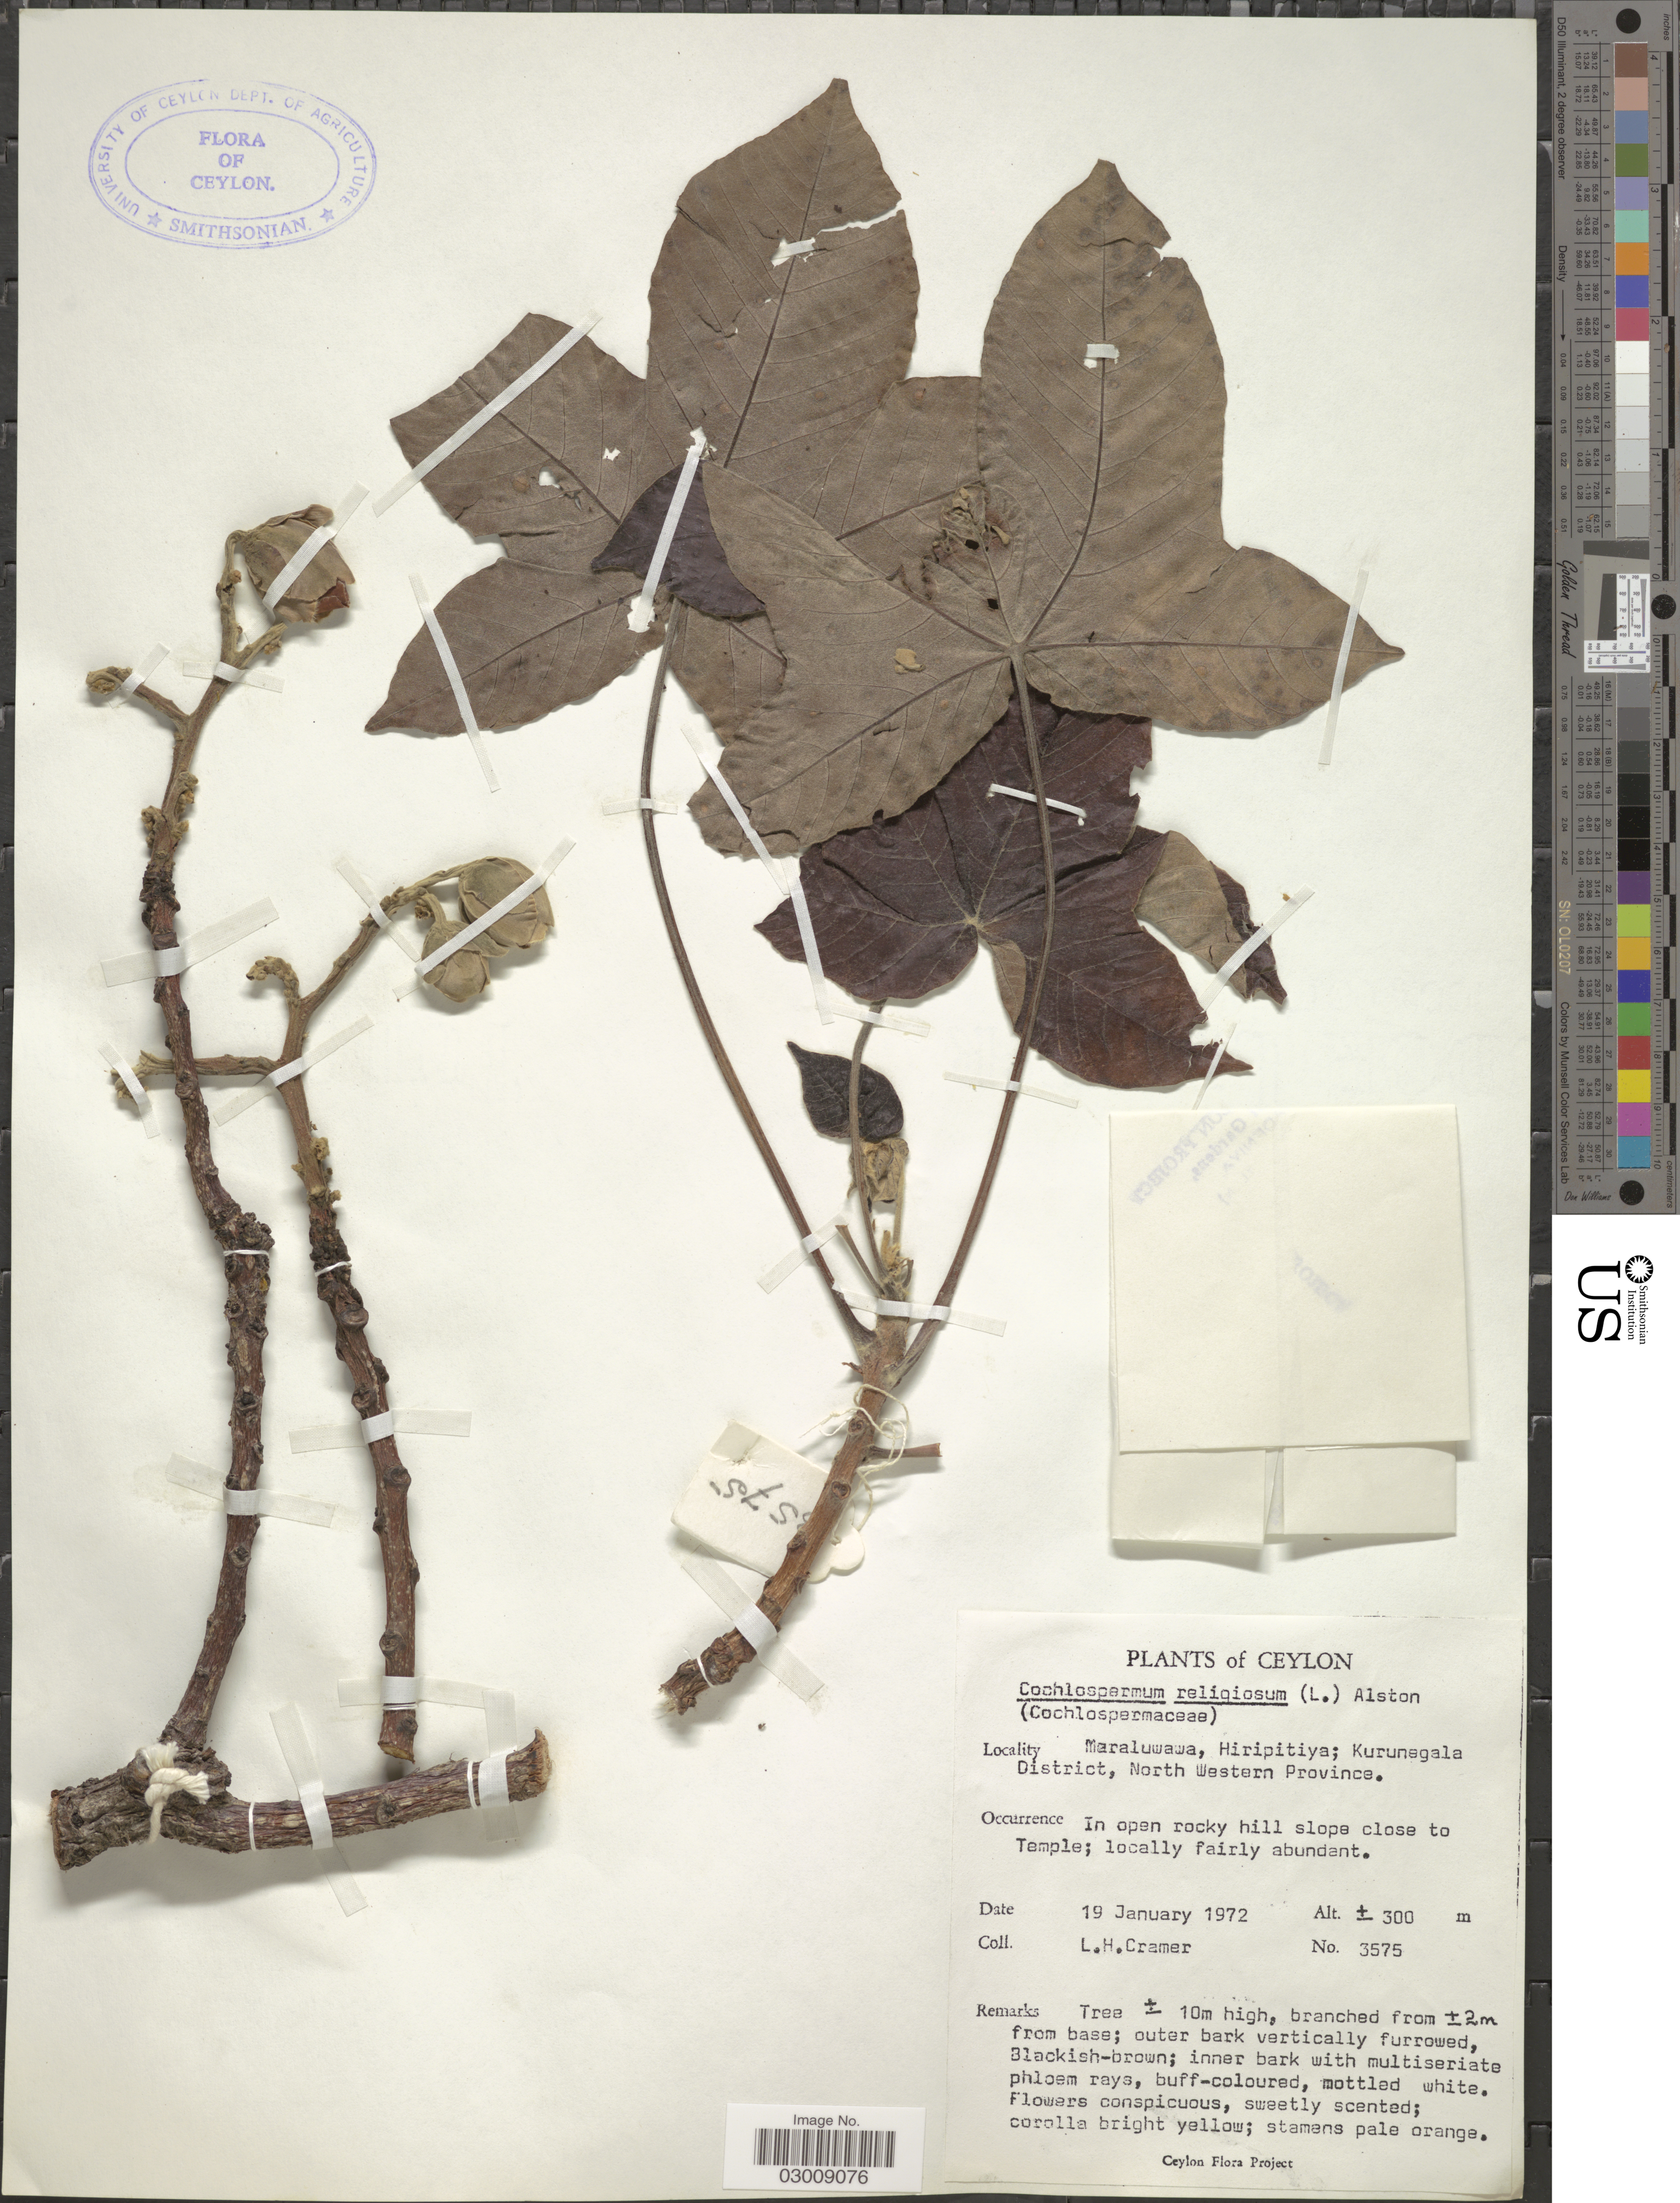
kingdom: Plantae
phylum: Tracheophyta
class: Magnoliopsida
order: Malvales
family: Cochlospermaceae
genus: Cochlospermum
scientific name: Cochlospermum religiosum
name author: (L.) Alston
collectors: L. H. Cramer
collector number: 3575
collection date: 1972-01-19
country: Sri Lanka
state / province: North Western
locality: Ceylon. Maraluwawa, Hiripitiya; Kurunegala District.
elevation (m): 300